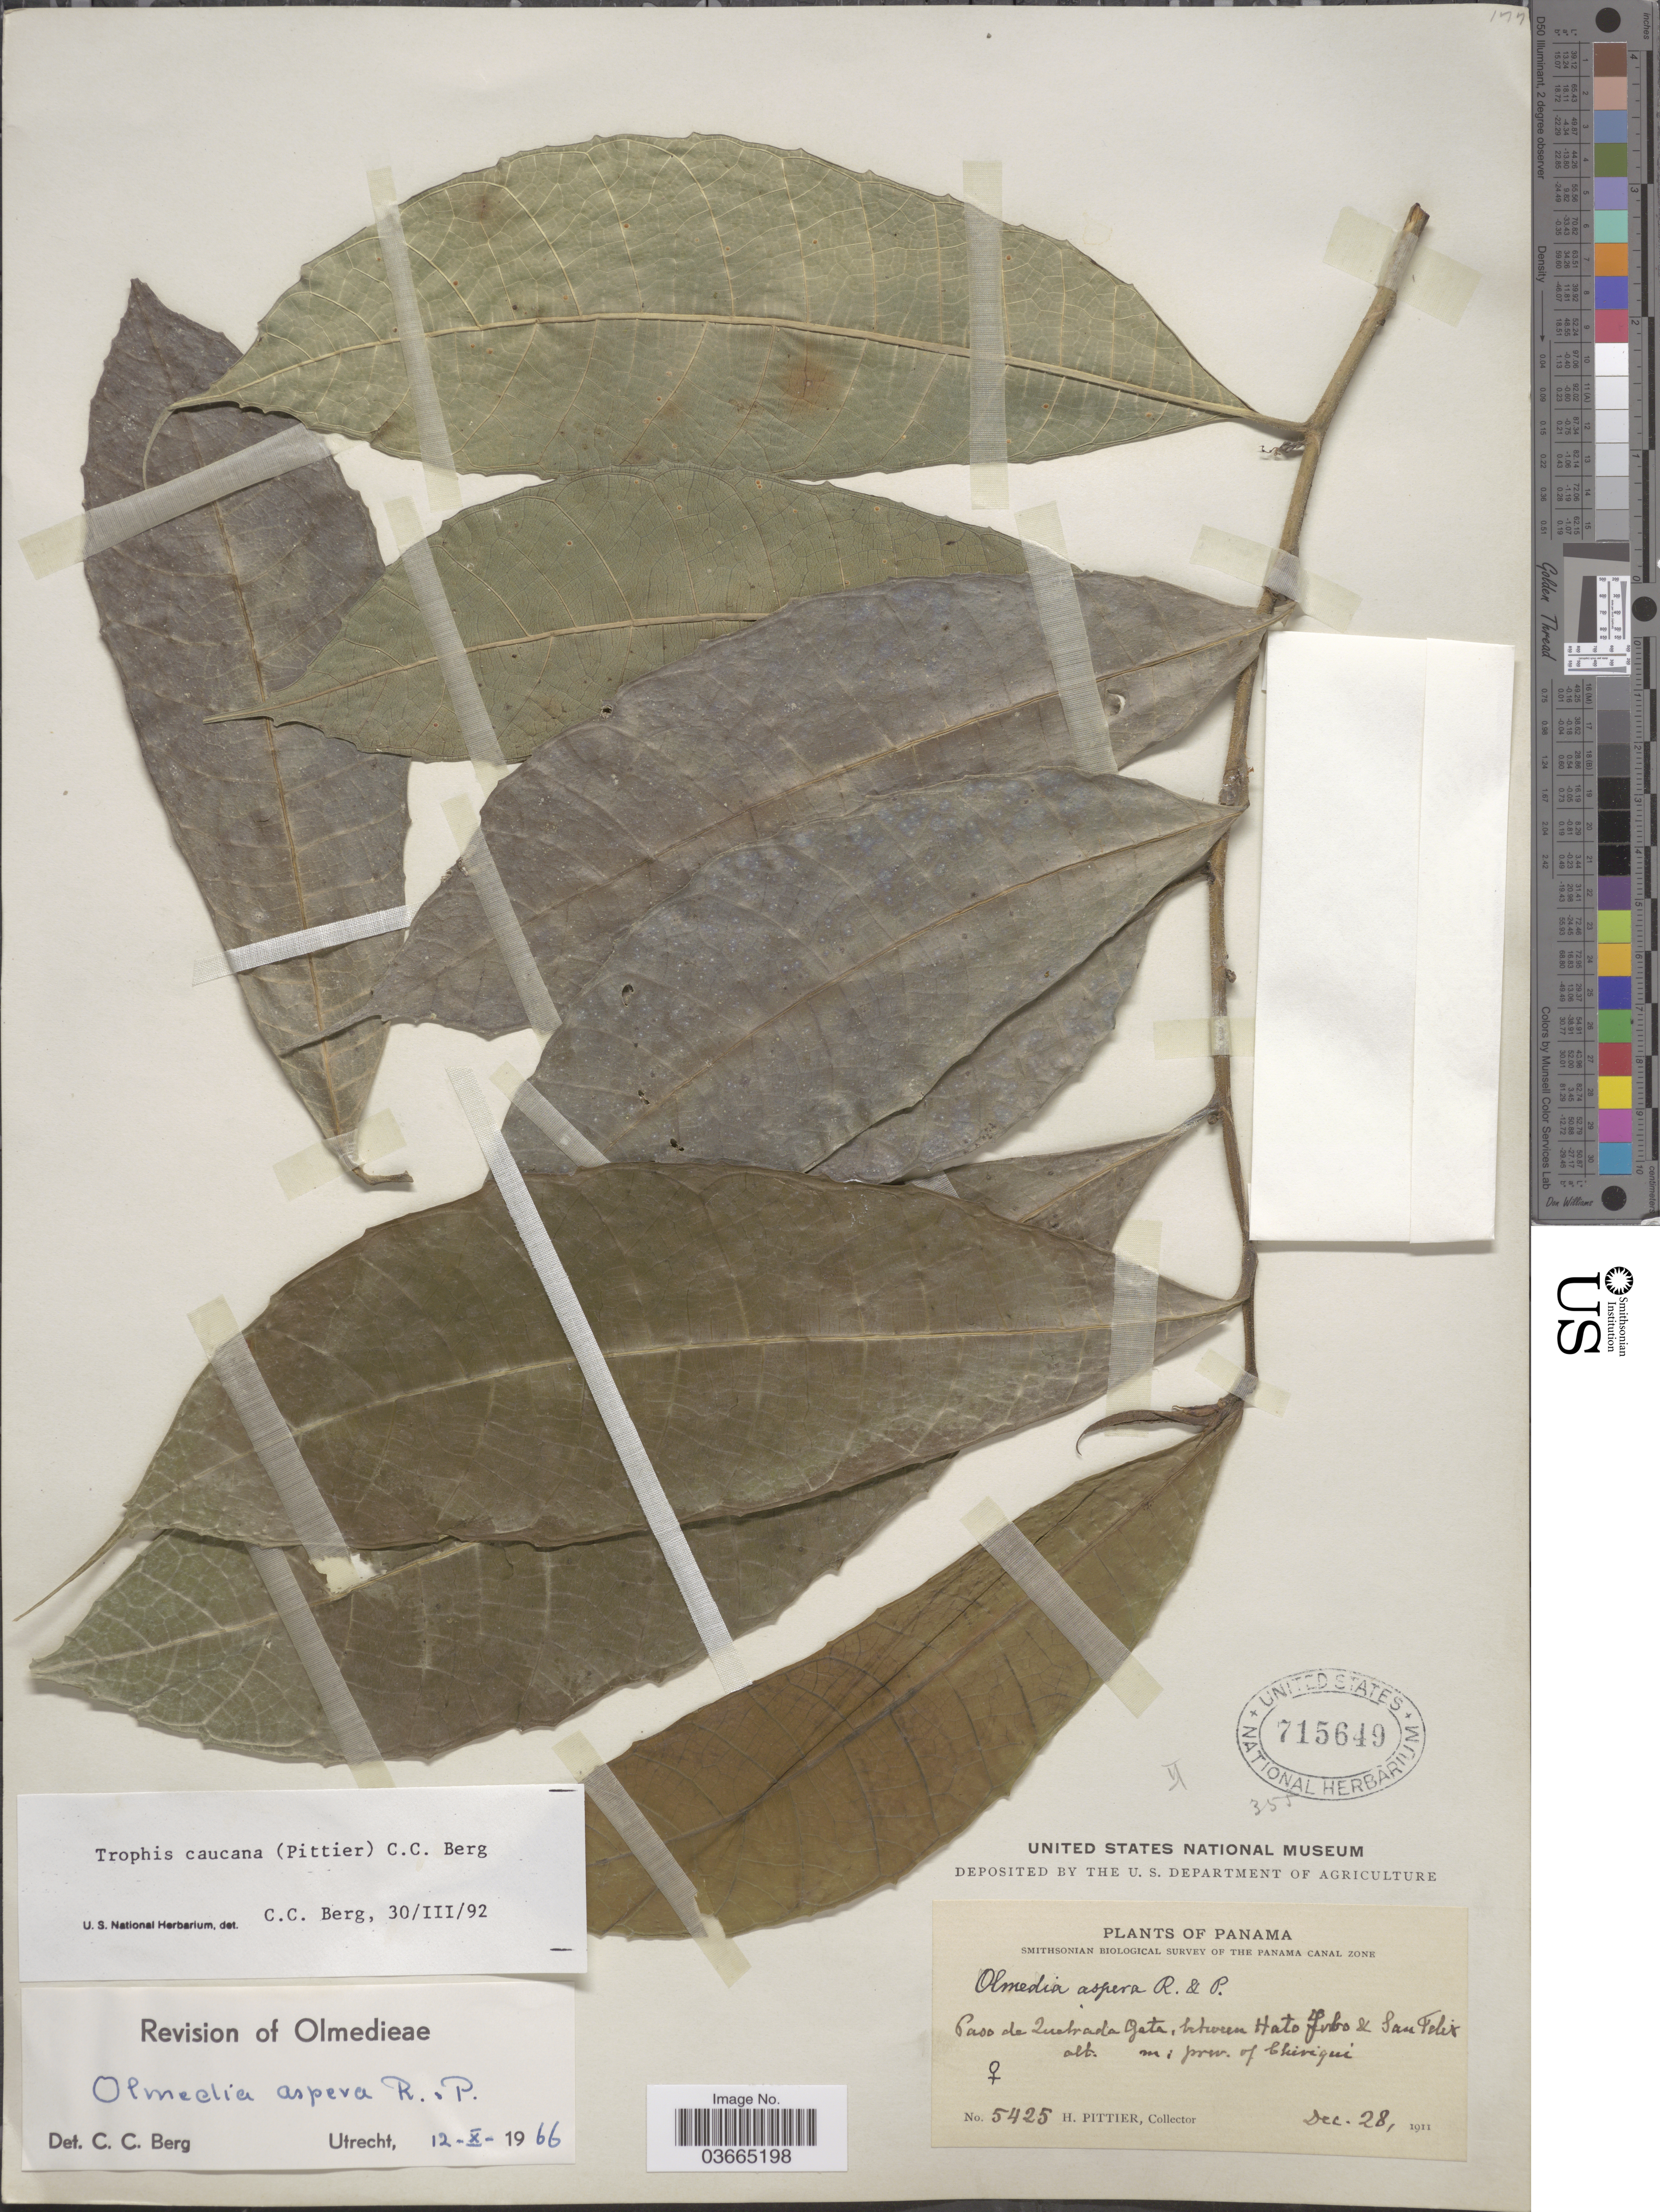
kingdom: Plantae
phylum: Tracheophyta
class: Magnoliopsida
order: Rosales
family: Moraceae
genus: Olmedia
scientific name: Olmedia aspera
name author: Ruiz & Pav.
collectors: H. F. Pittier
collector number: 5425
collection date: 1911-12-28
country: Panama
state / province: Chiriqui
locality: Paso de Quebrada Gata, between Hato Yirbo* & San Felix ! prov. of Chiriqui.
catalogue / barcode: US 715649